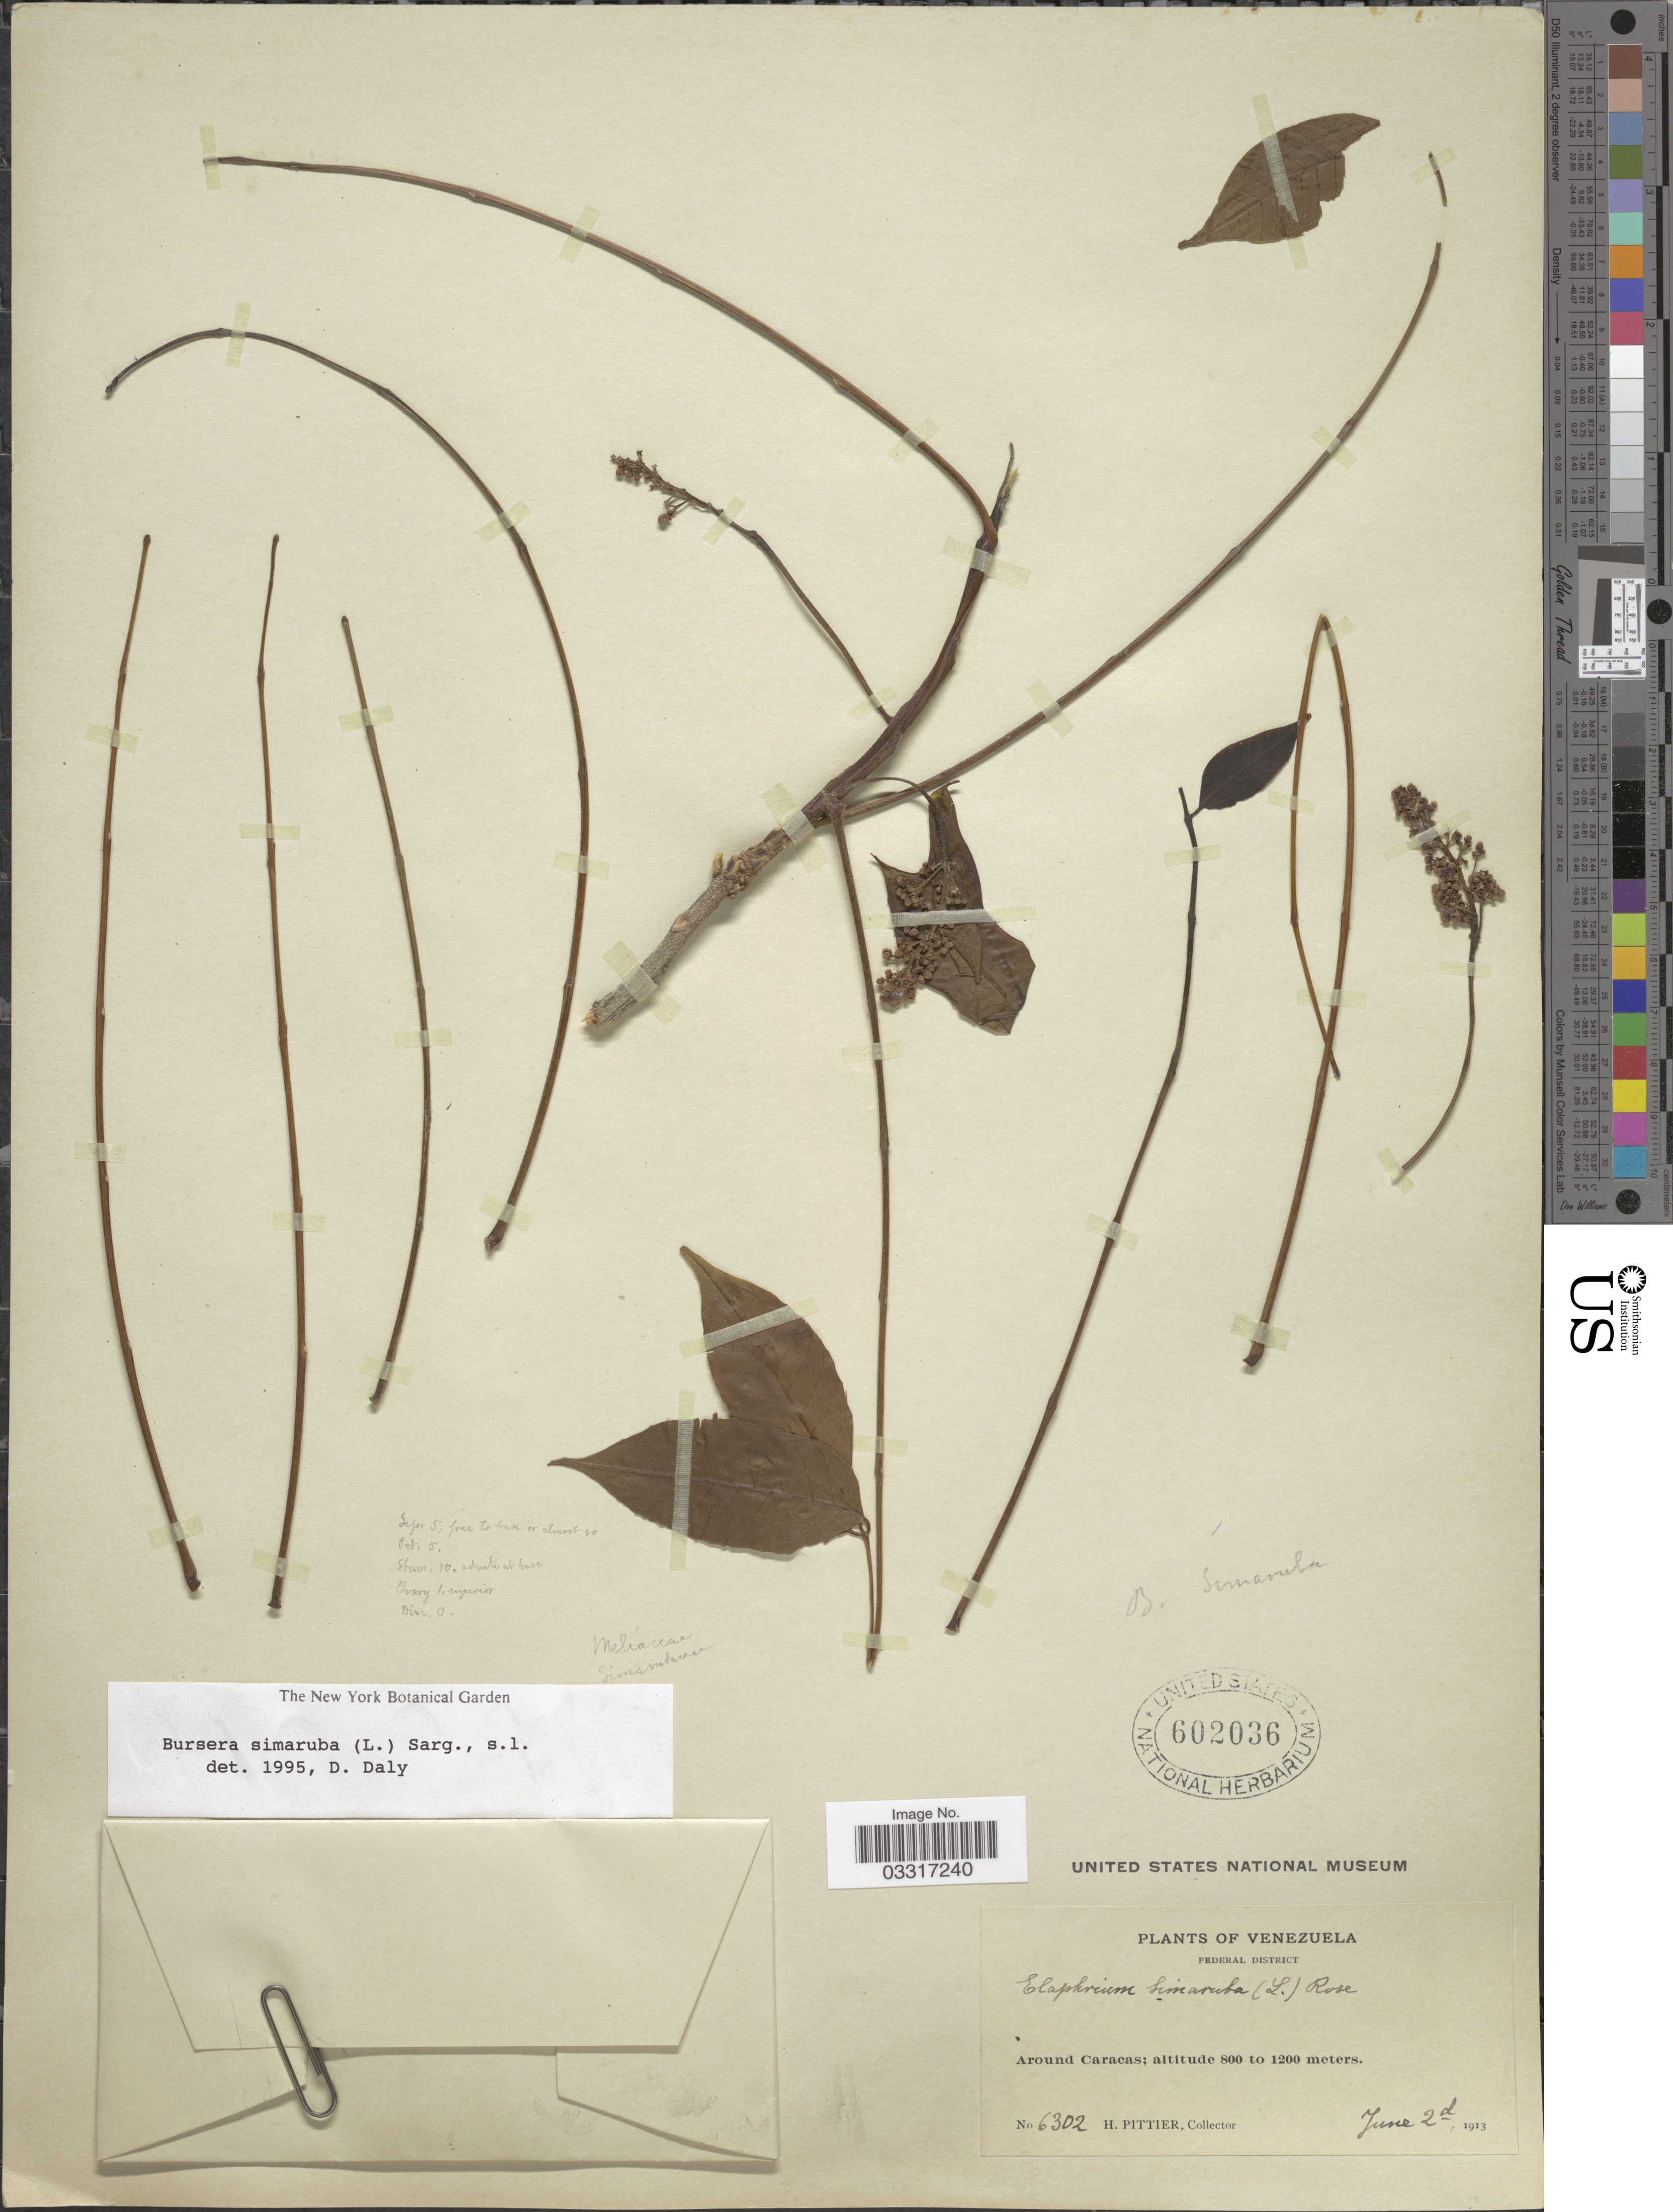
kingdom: Plantae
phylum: Tracheophyta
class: Magnoliopsida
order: Sapindales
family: Burseraceae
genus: Bursera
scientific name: Bursera simaruba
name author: (L.) Sarg.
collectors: H. F. Pittier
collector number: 6302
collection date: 1913-06-02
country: Venezuela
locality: Federal District. Around Caracas.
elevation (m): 800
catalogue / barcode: US 602036